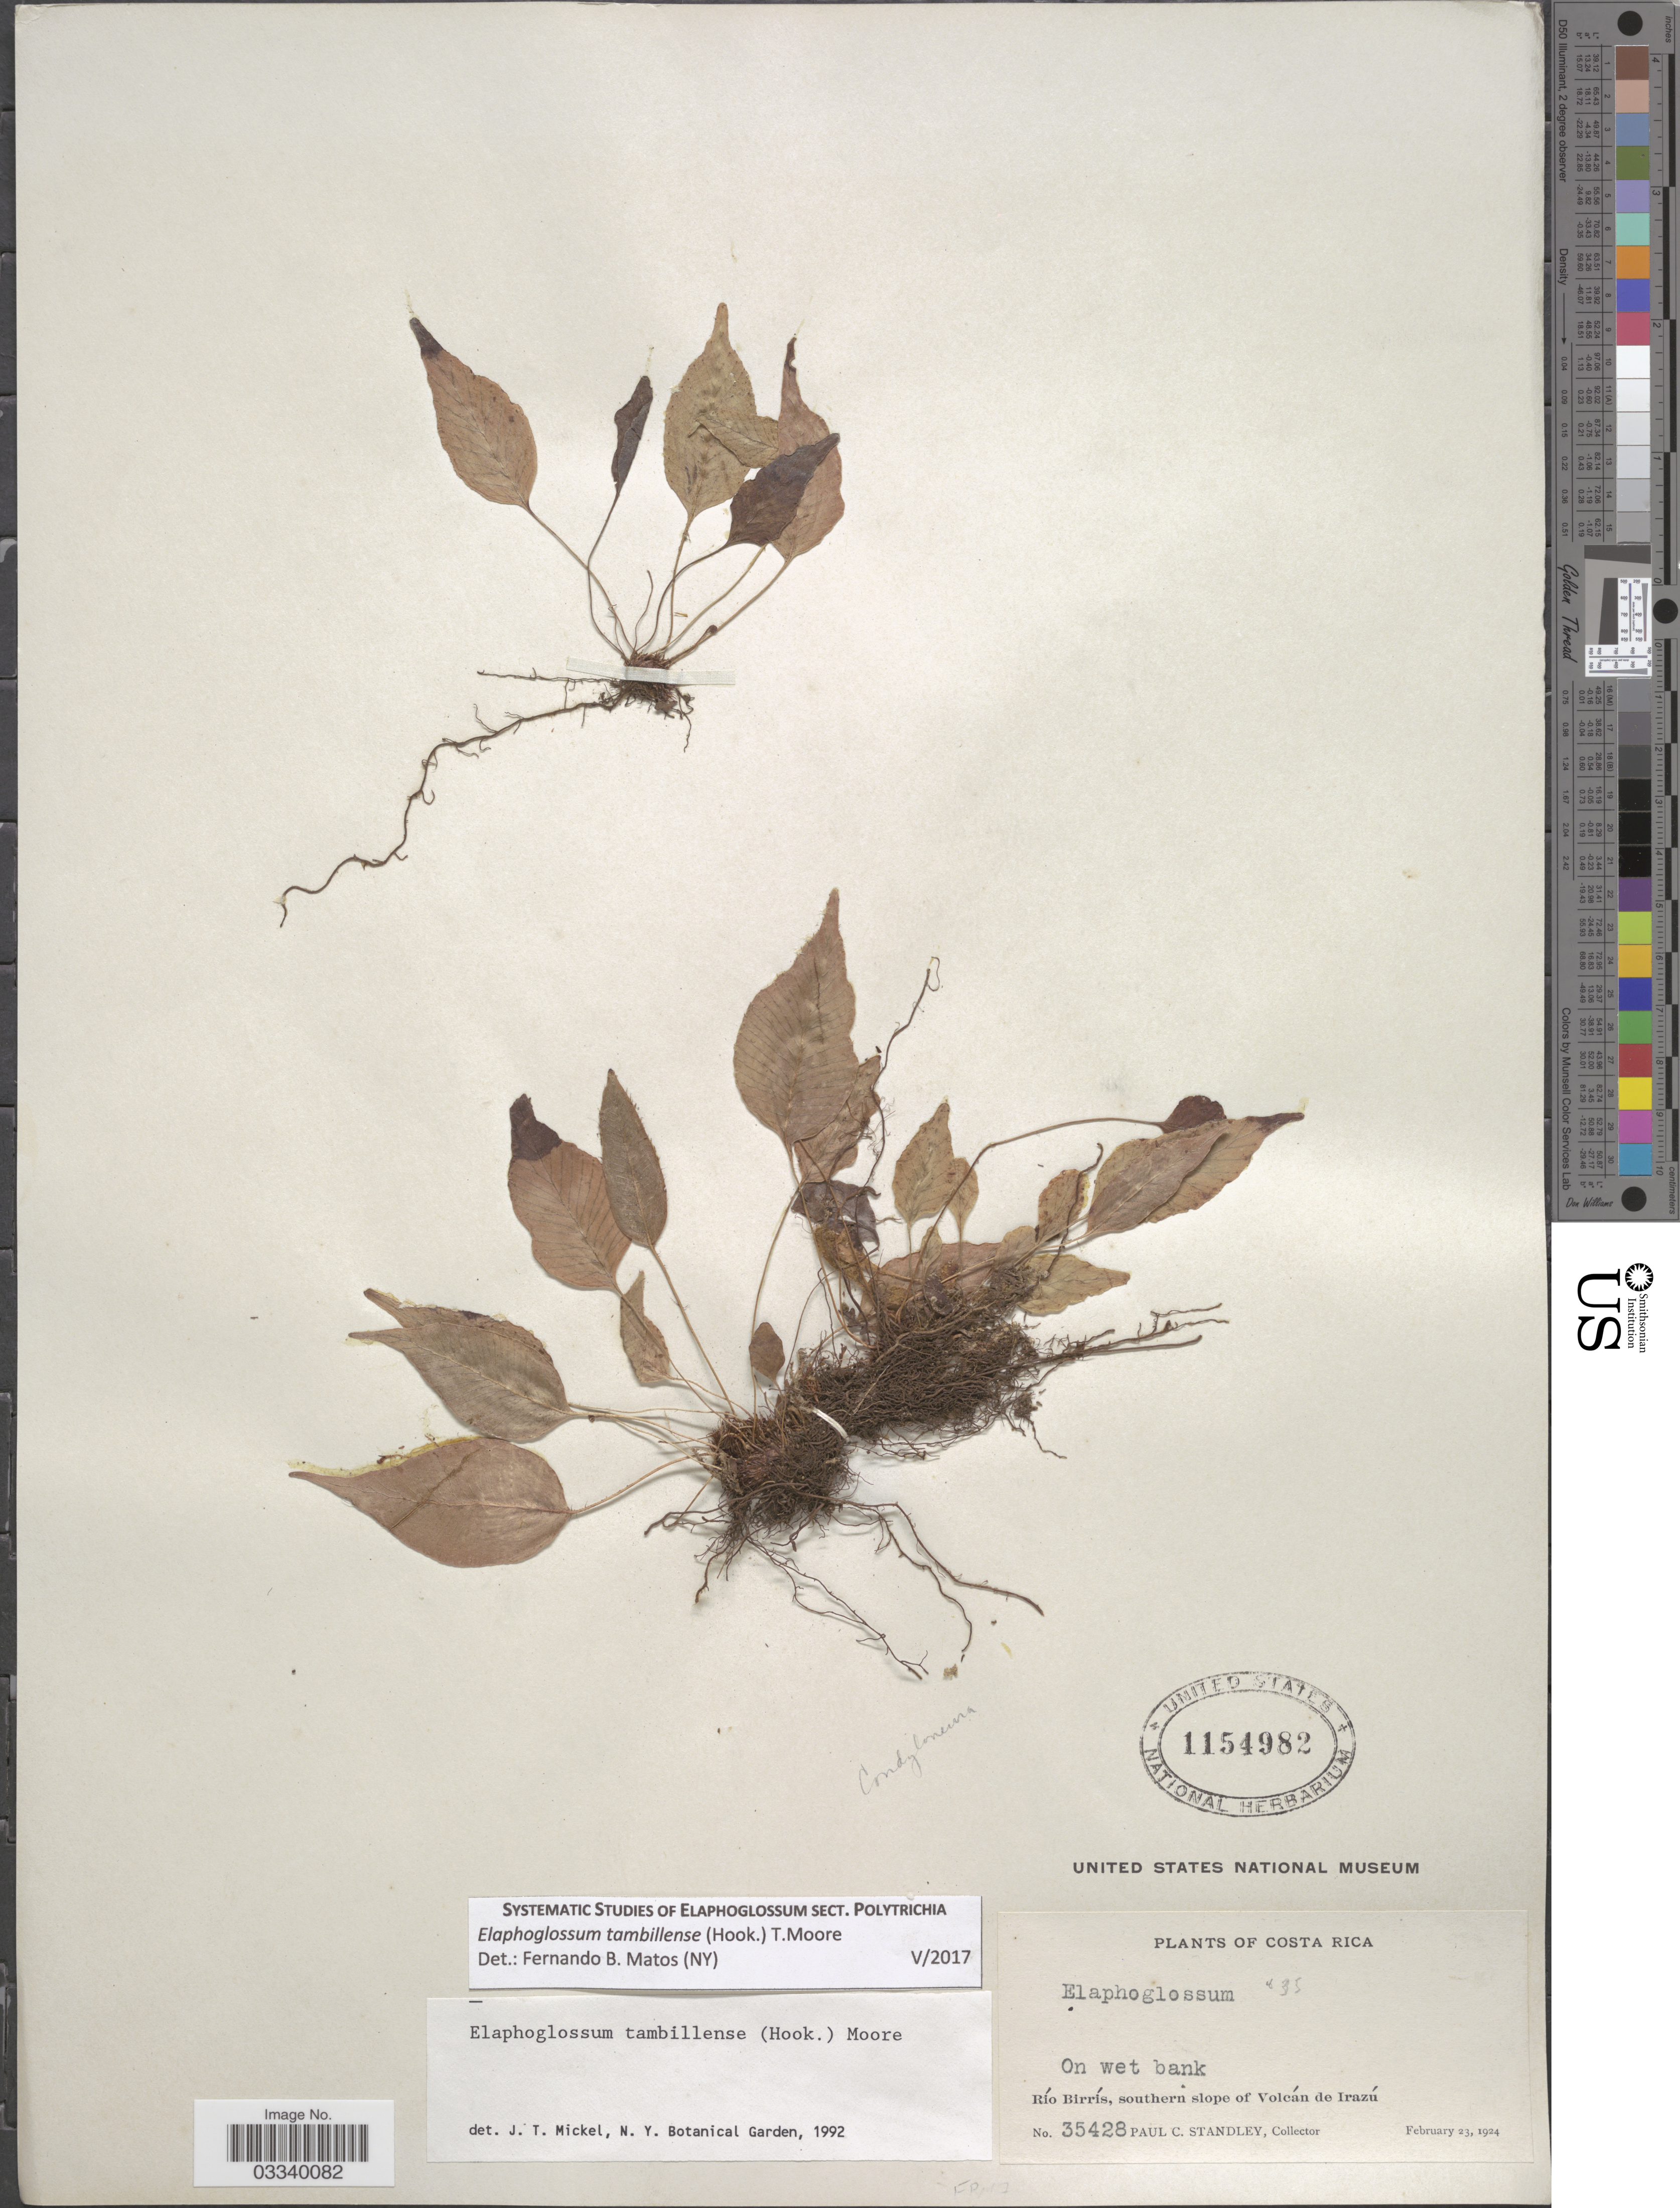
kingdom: Plantae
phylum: Tracheophyta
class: Polypodiopsida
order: Polypodiales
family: Dryopteridaceae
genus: Elaphoglossum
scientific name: Elaphoglossum tambillense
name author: (Hook.) T. Moore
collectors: P. C. Standley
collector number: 35428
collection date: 1924-02-23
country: Costa Rica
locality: Río Birrís, southern slope of Volcán de Irazú.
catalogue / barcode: US 1154982